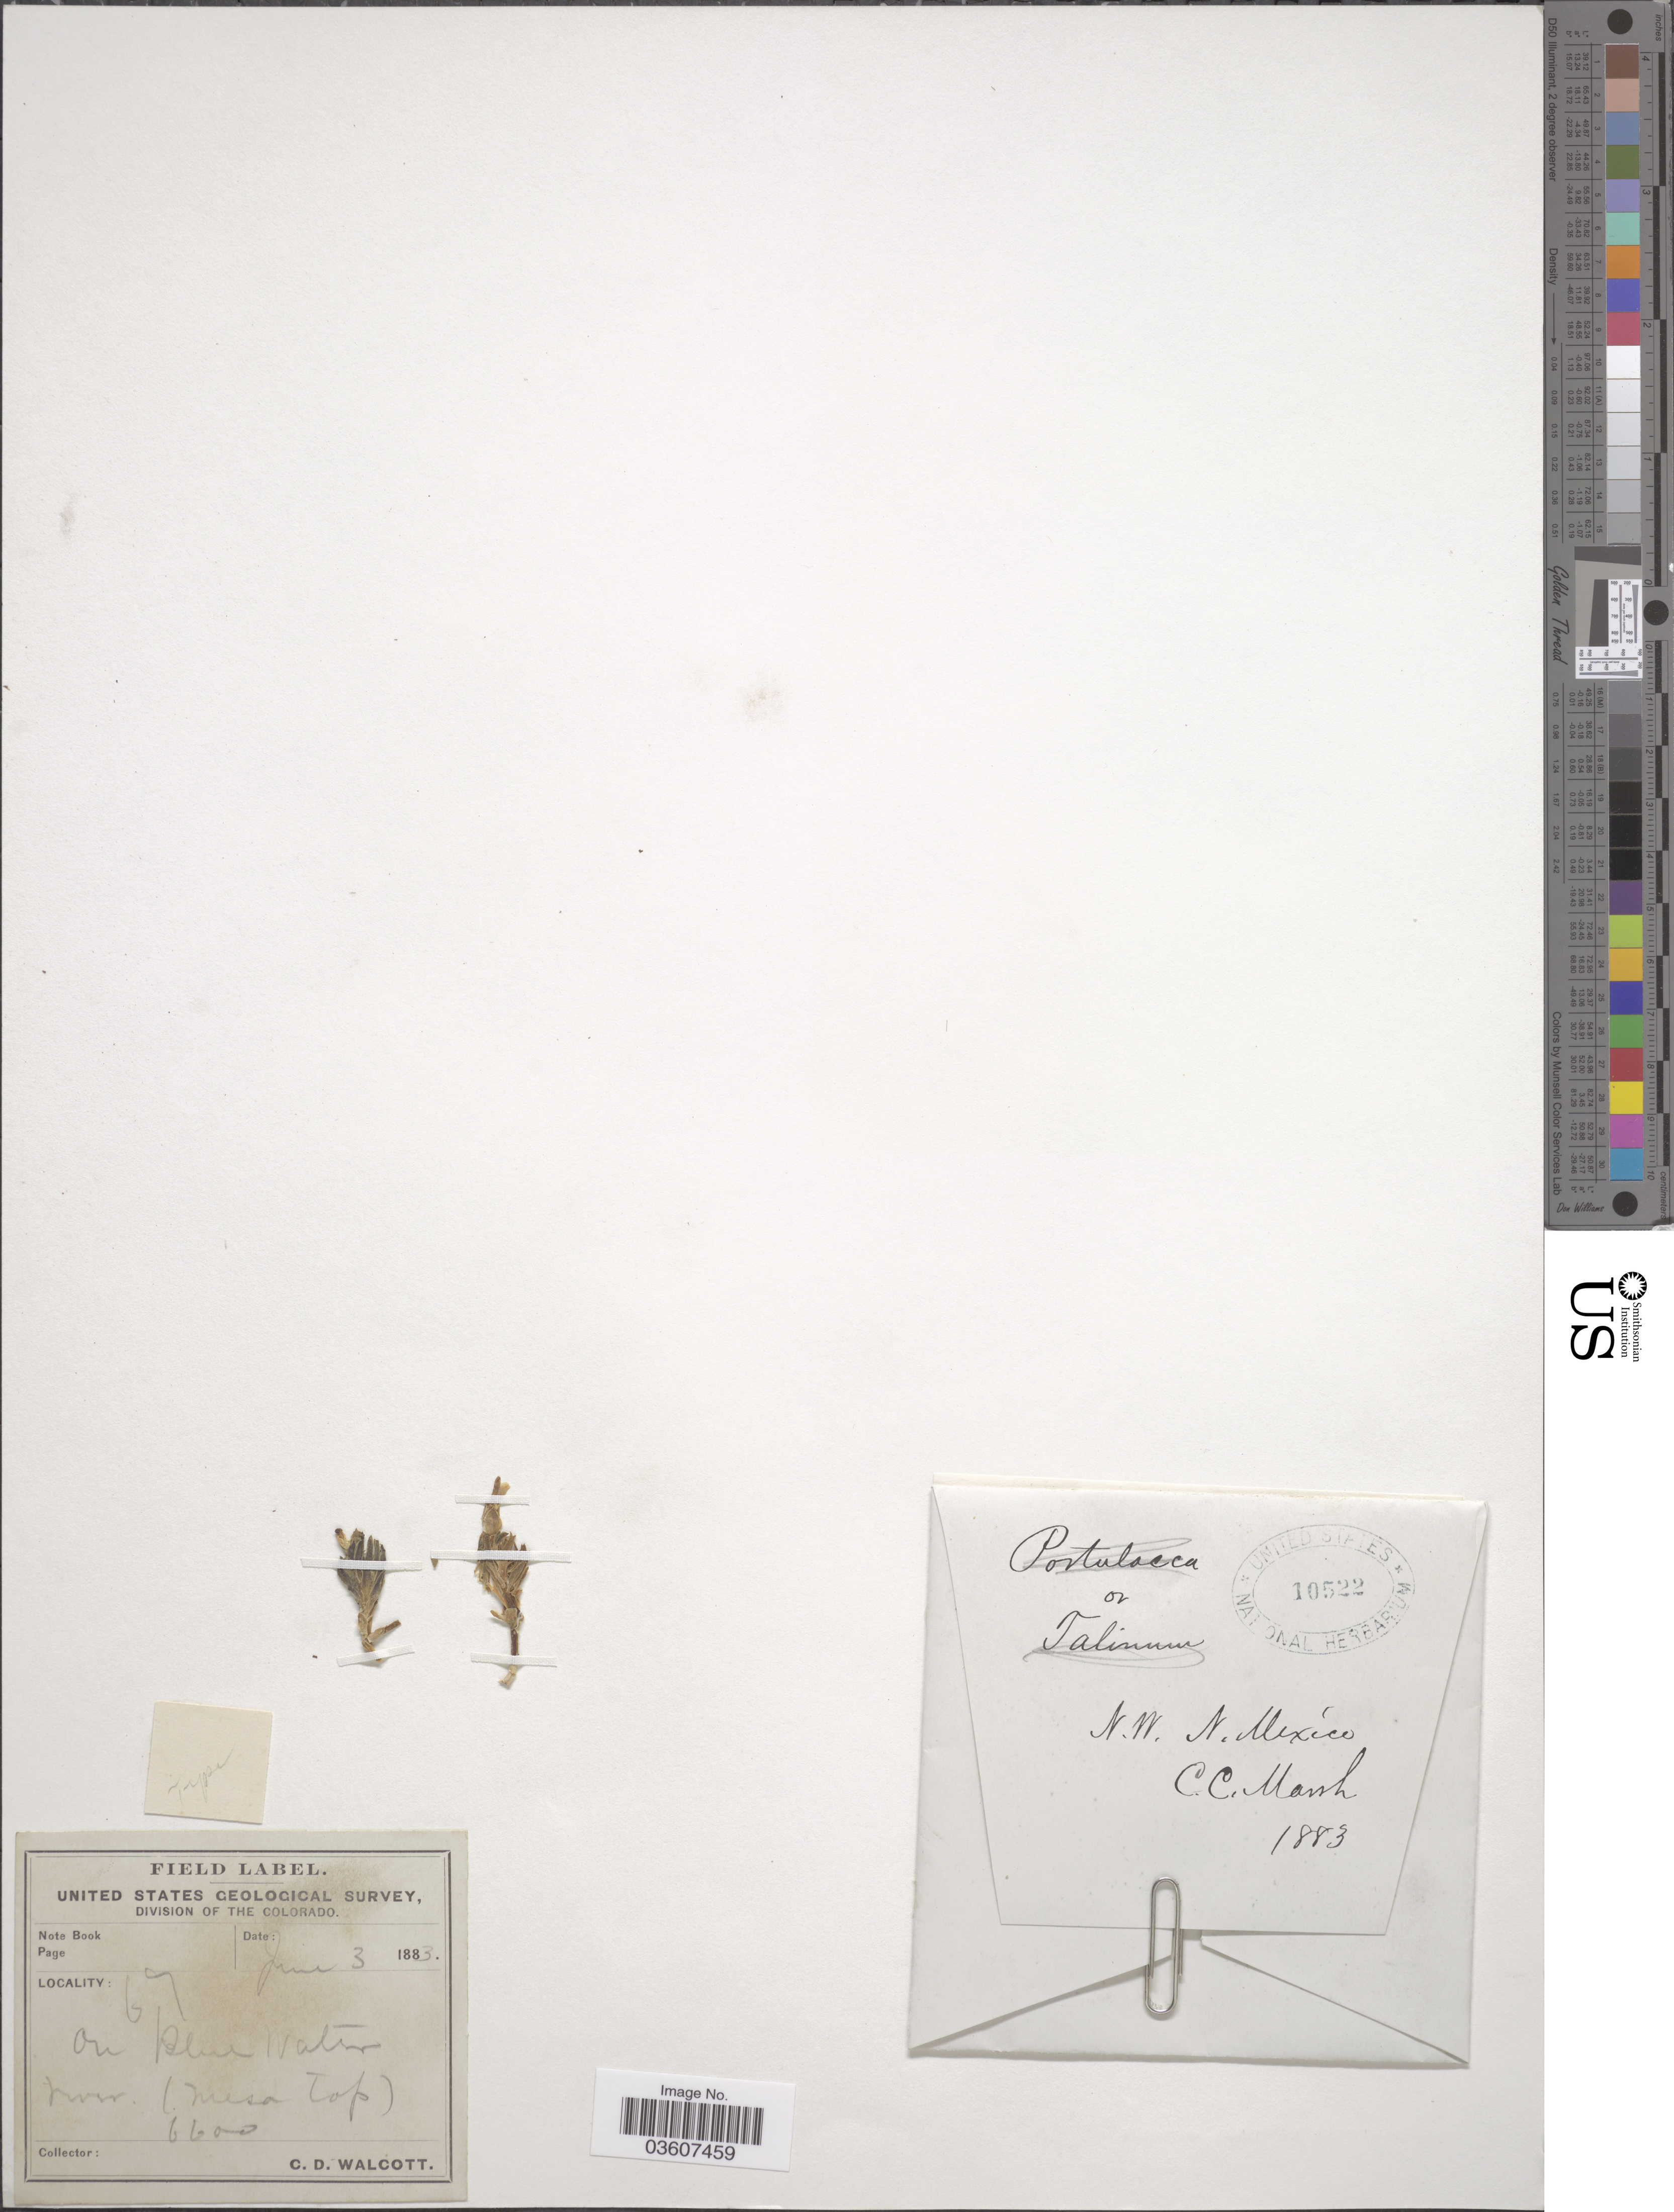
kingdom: Plantae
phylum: Tracheophyta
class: Magnoliopsida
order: Caryophyllales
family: Montiaceae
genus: Lewisia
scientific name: Lewisia sp.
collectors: C. Walcott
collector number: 67?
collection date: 1883-06-03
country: United States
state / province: Colorado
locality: On blue water near (mesa top).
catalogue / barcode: US 10522